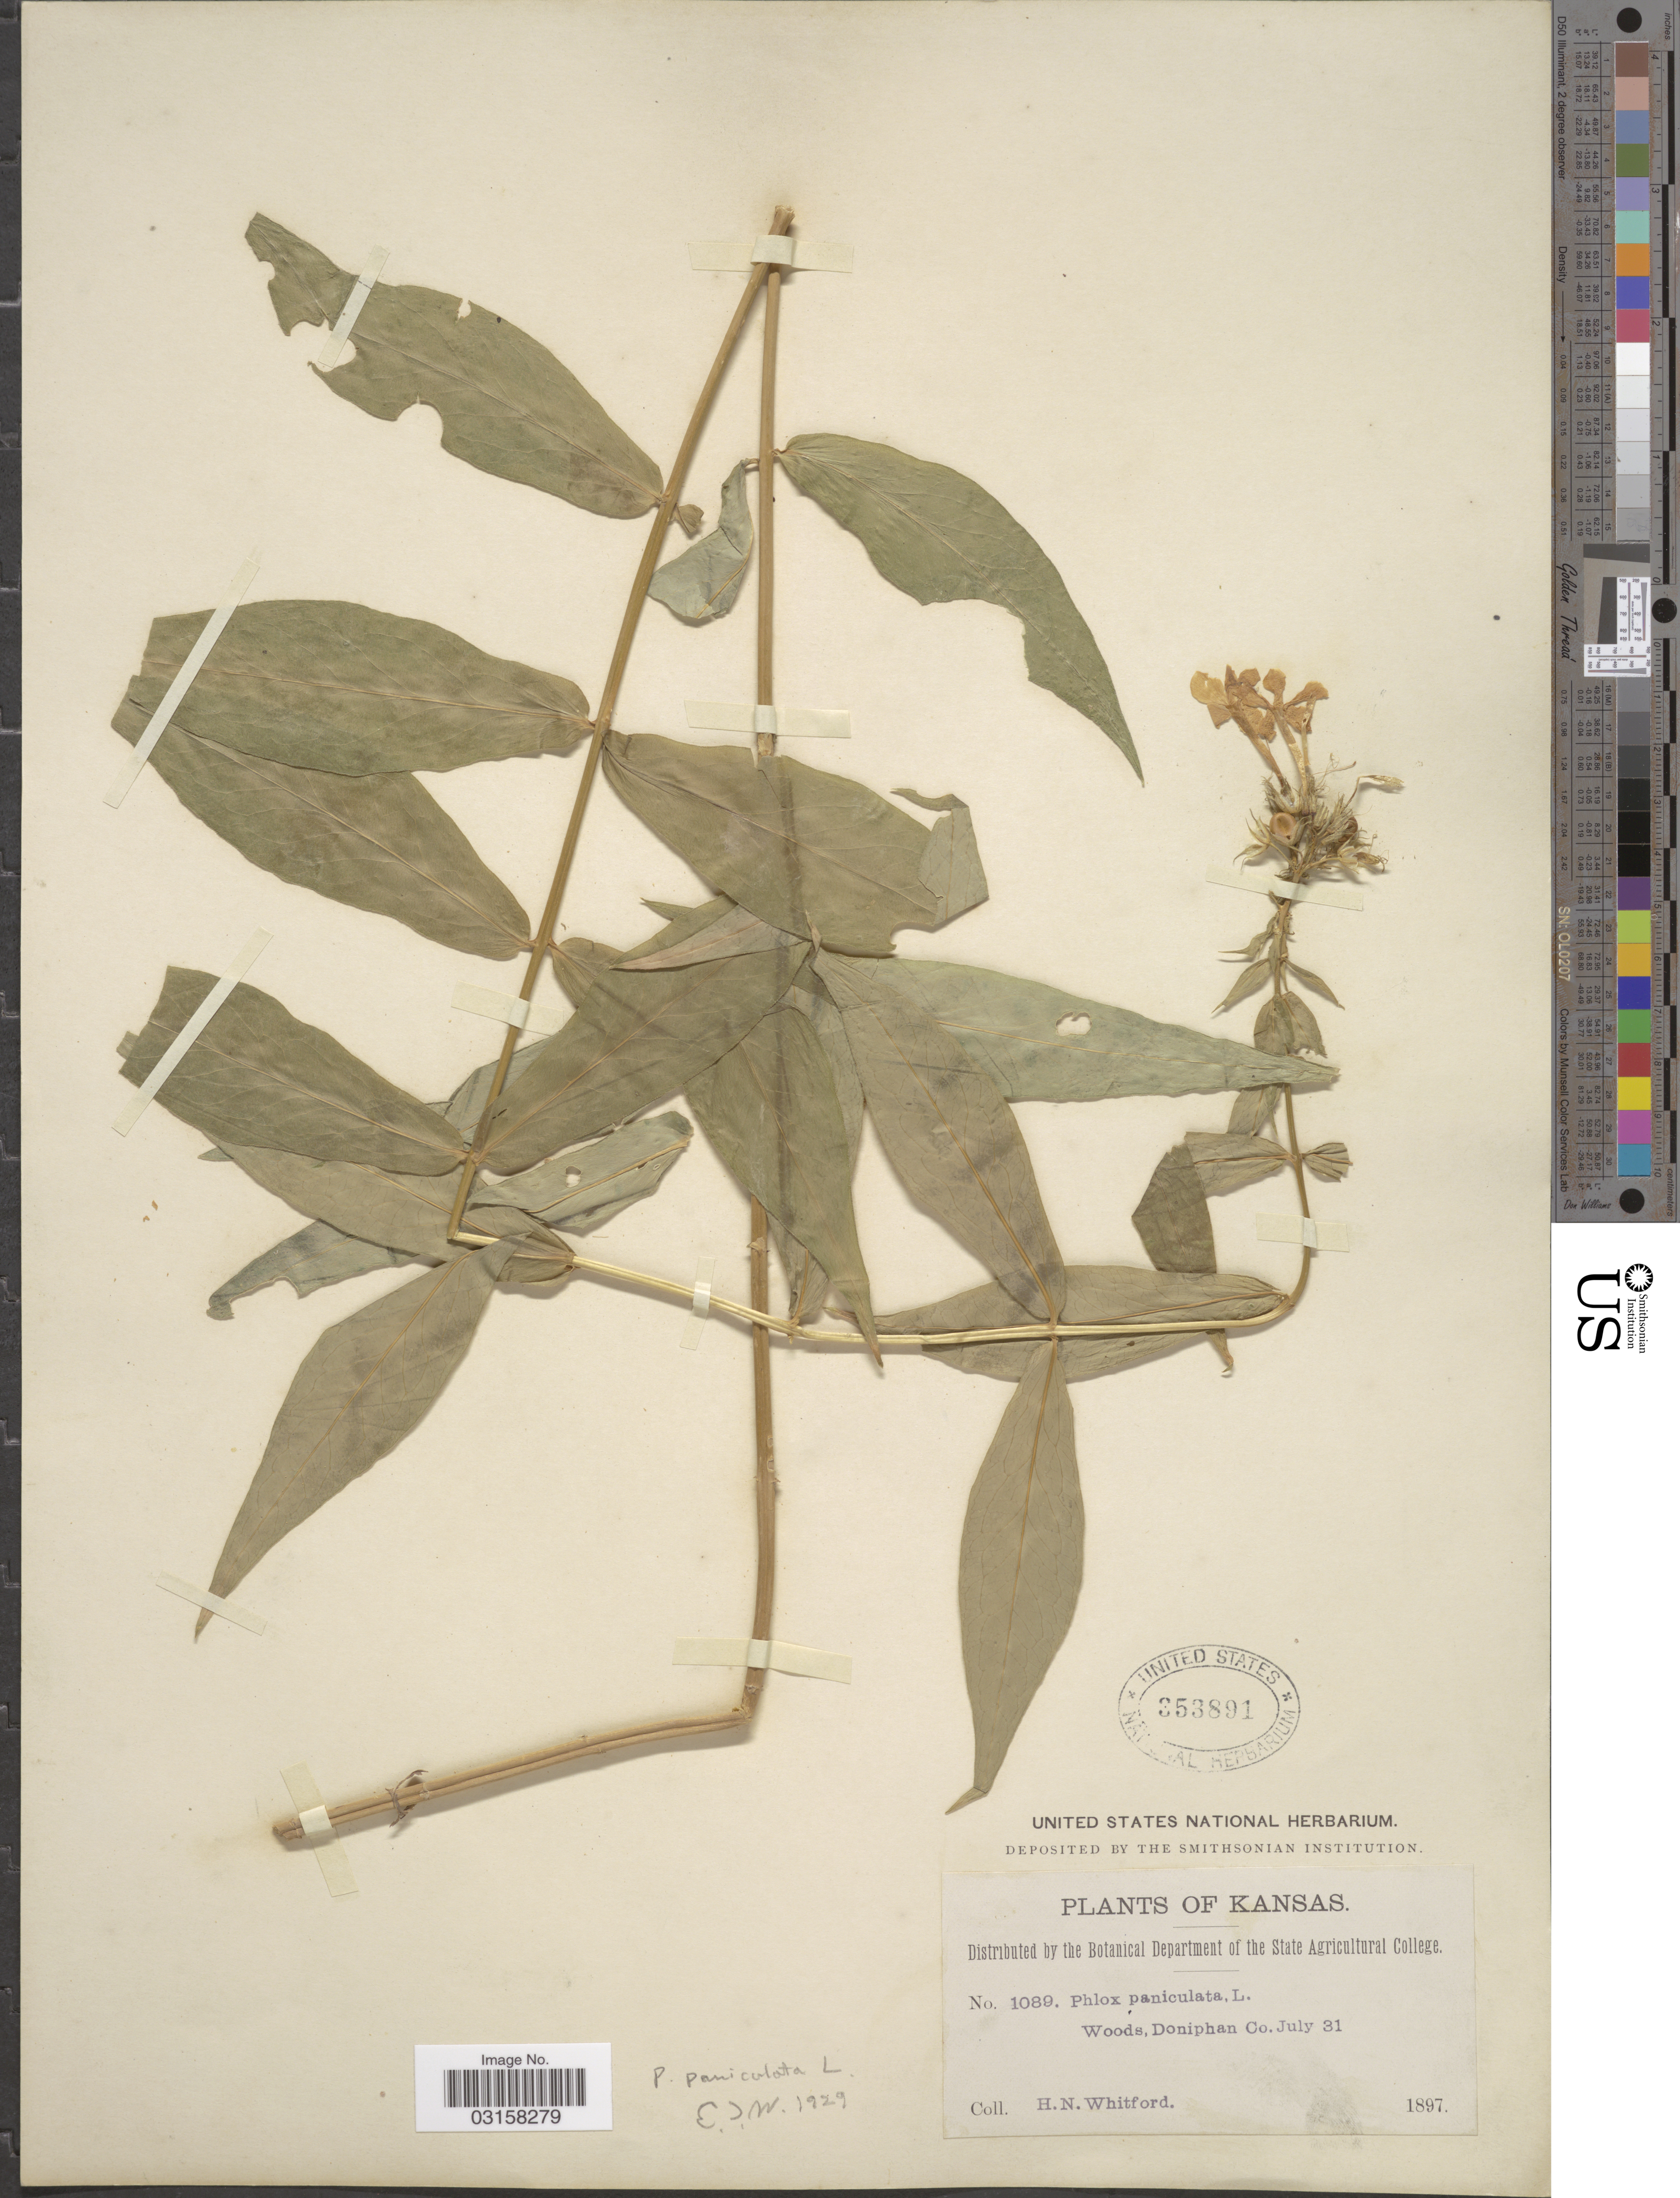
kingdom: Plantae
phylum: Tracheophyta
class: Magnoliopsida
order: Ericales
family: Polemoniaceae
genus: Phlox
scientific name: Phlox paniculata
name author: L.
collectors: H. N. Whitford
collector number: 1089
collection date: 1897-07-31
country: United States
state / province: Kansas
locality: Doniphan Co.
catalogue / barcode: US 353891